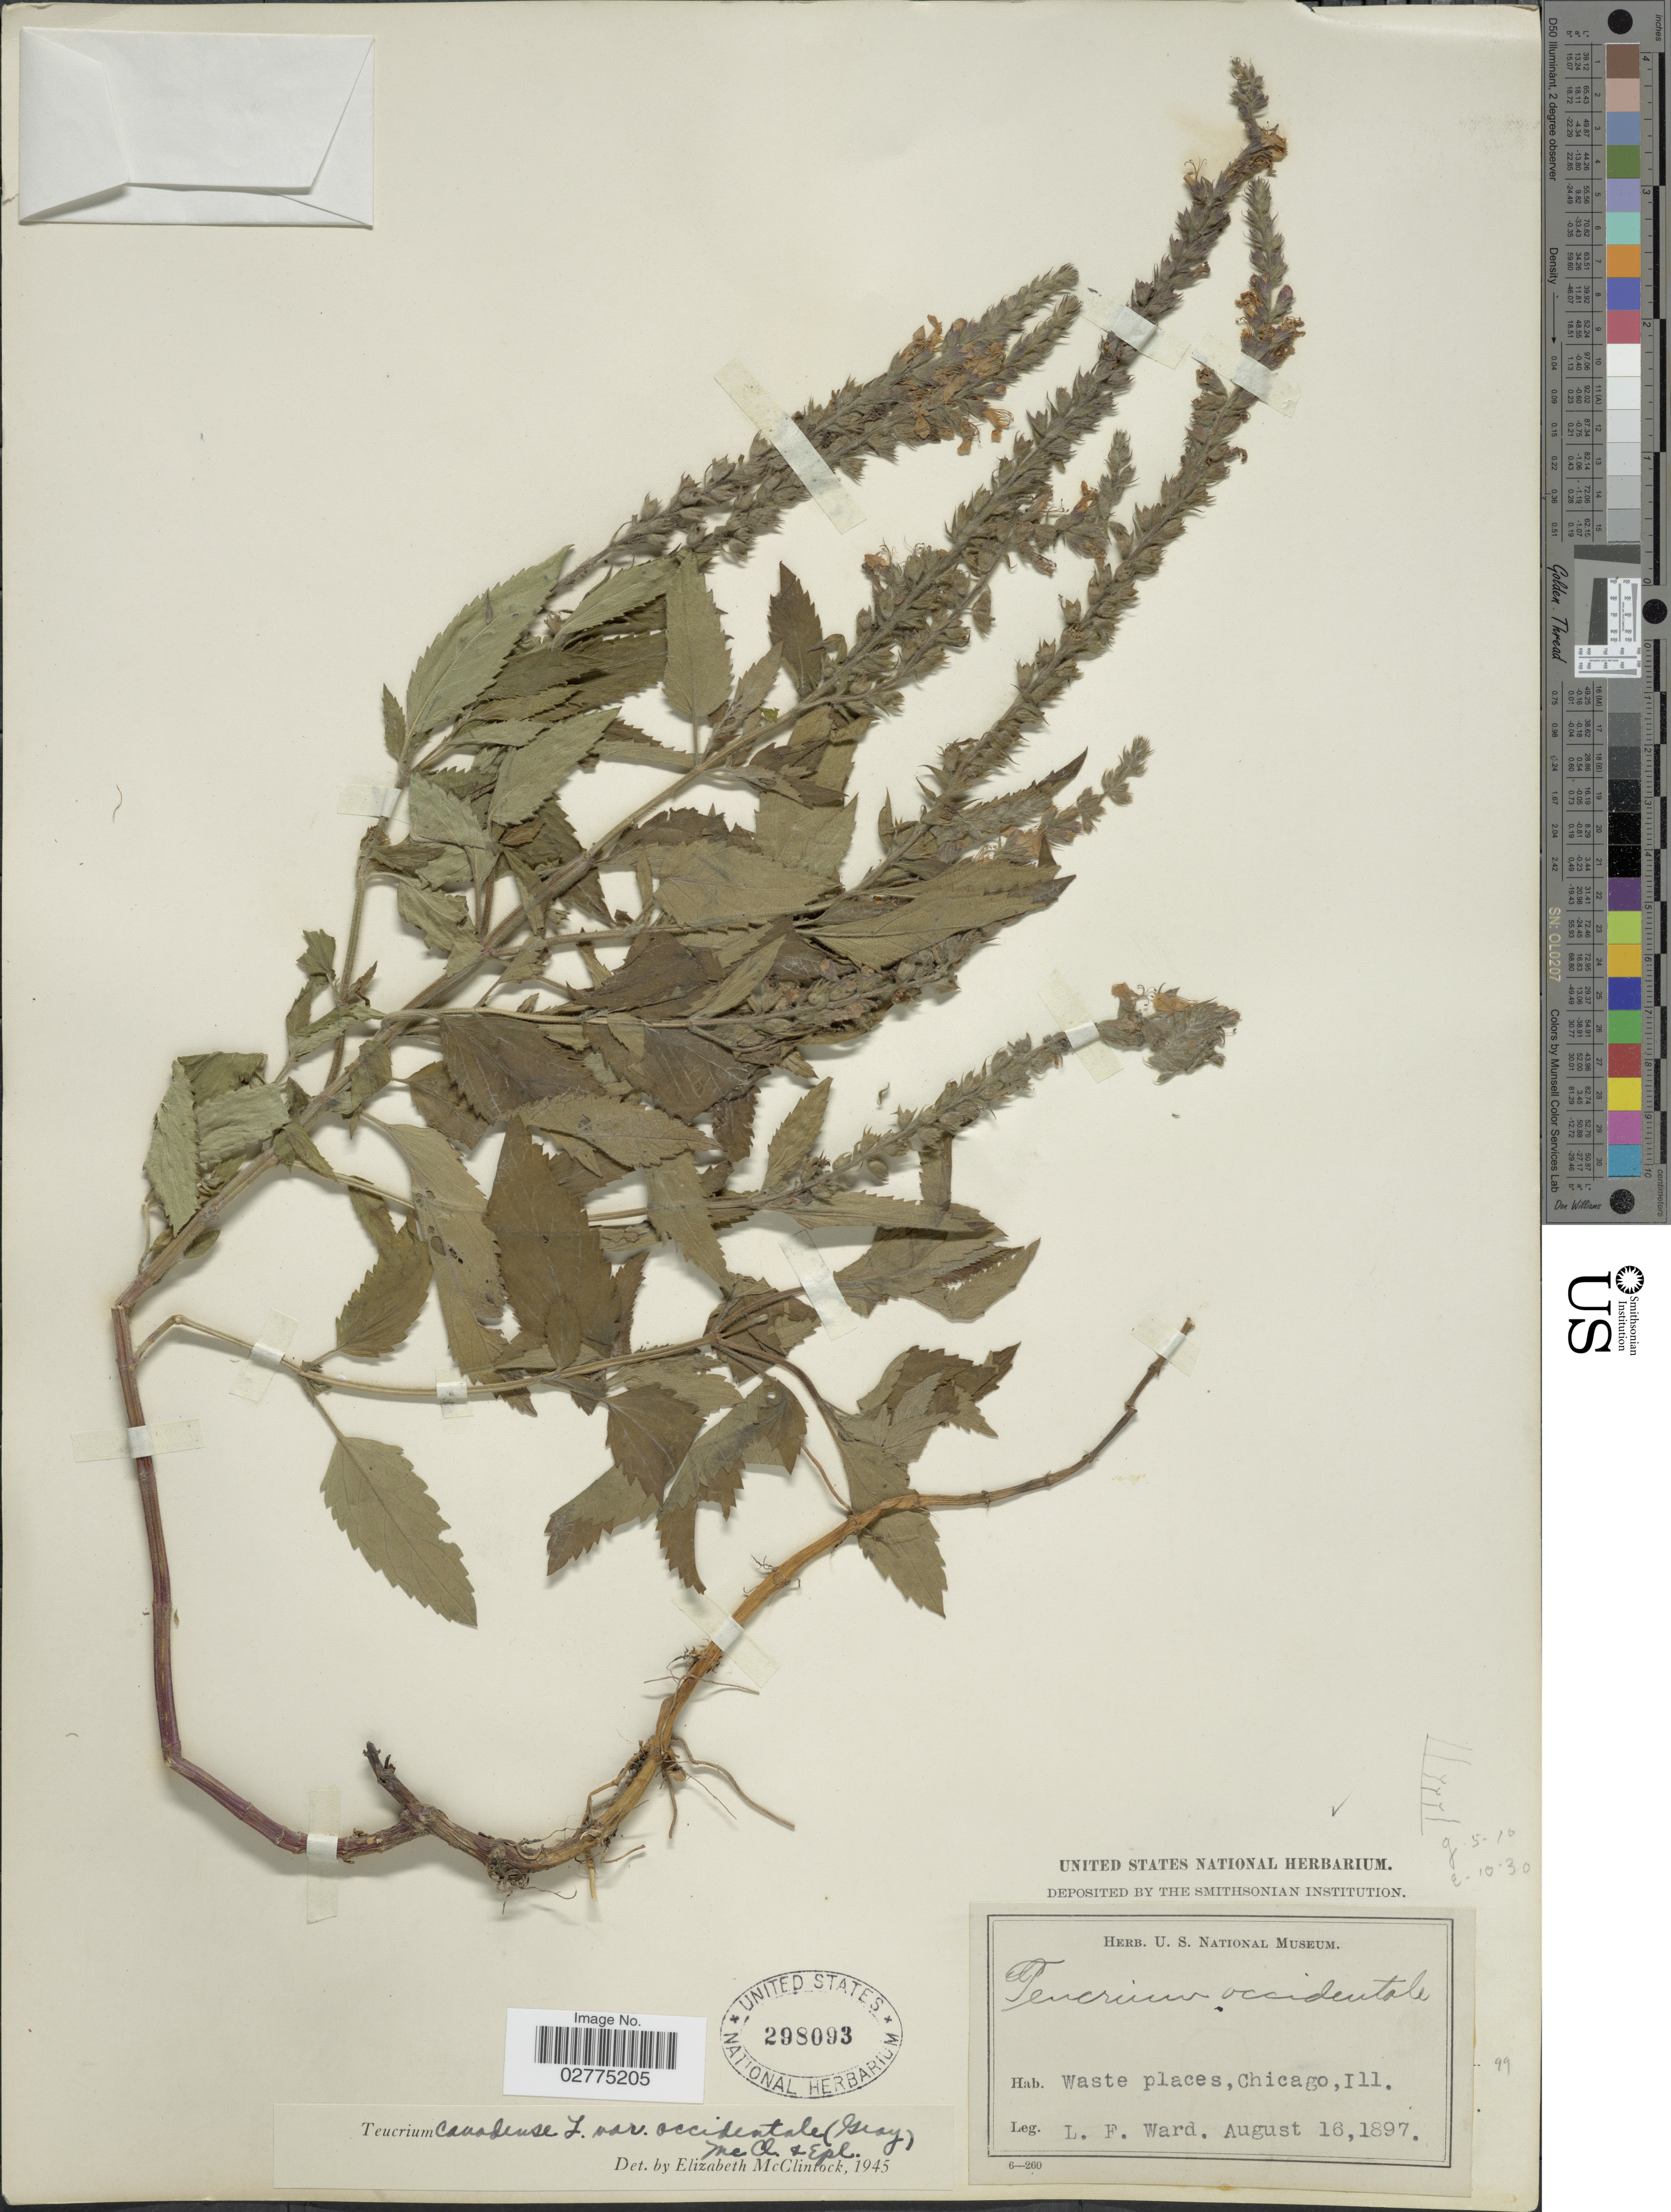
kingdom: Plantae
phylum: Tracheophyta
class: Magnoliopsida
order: Lamiales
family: Lamiaceae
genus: Teucrium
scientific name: Teucrium canadense var. occidentale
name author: (A. Gray) E. M. McClint. & Epling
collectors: L. Ward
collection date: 1897-08-16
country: United States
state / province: Illinois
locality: Waste places, Chicago, Ill.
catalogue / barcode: US 298093